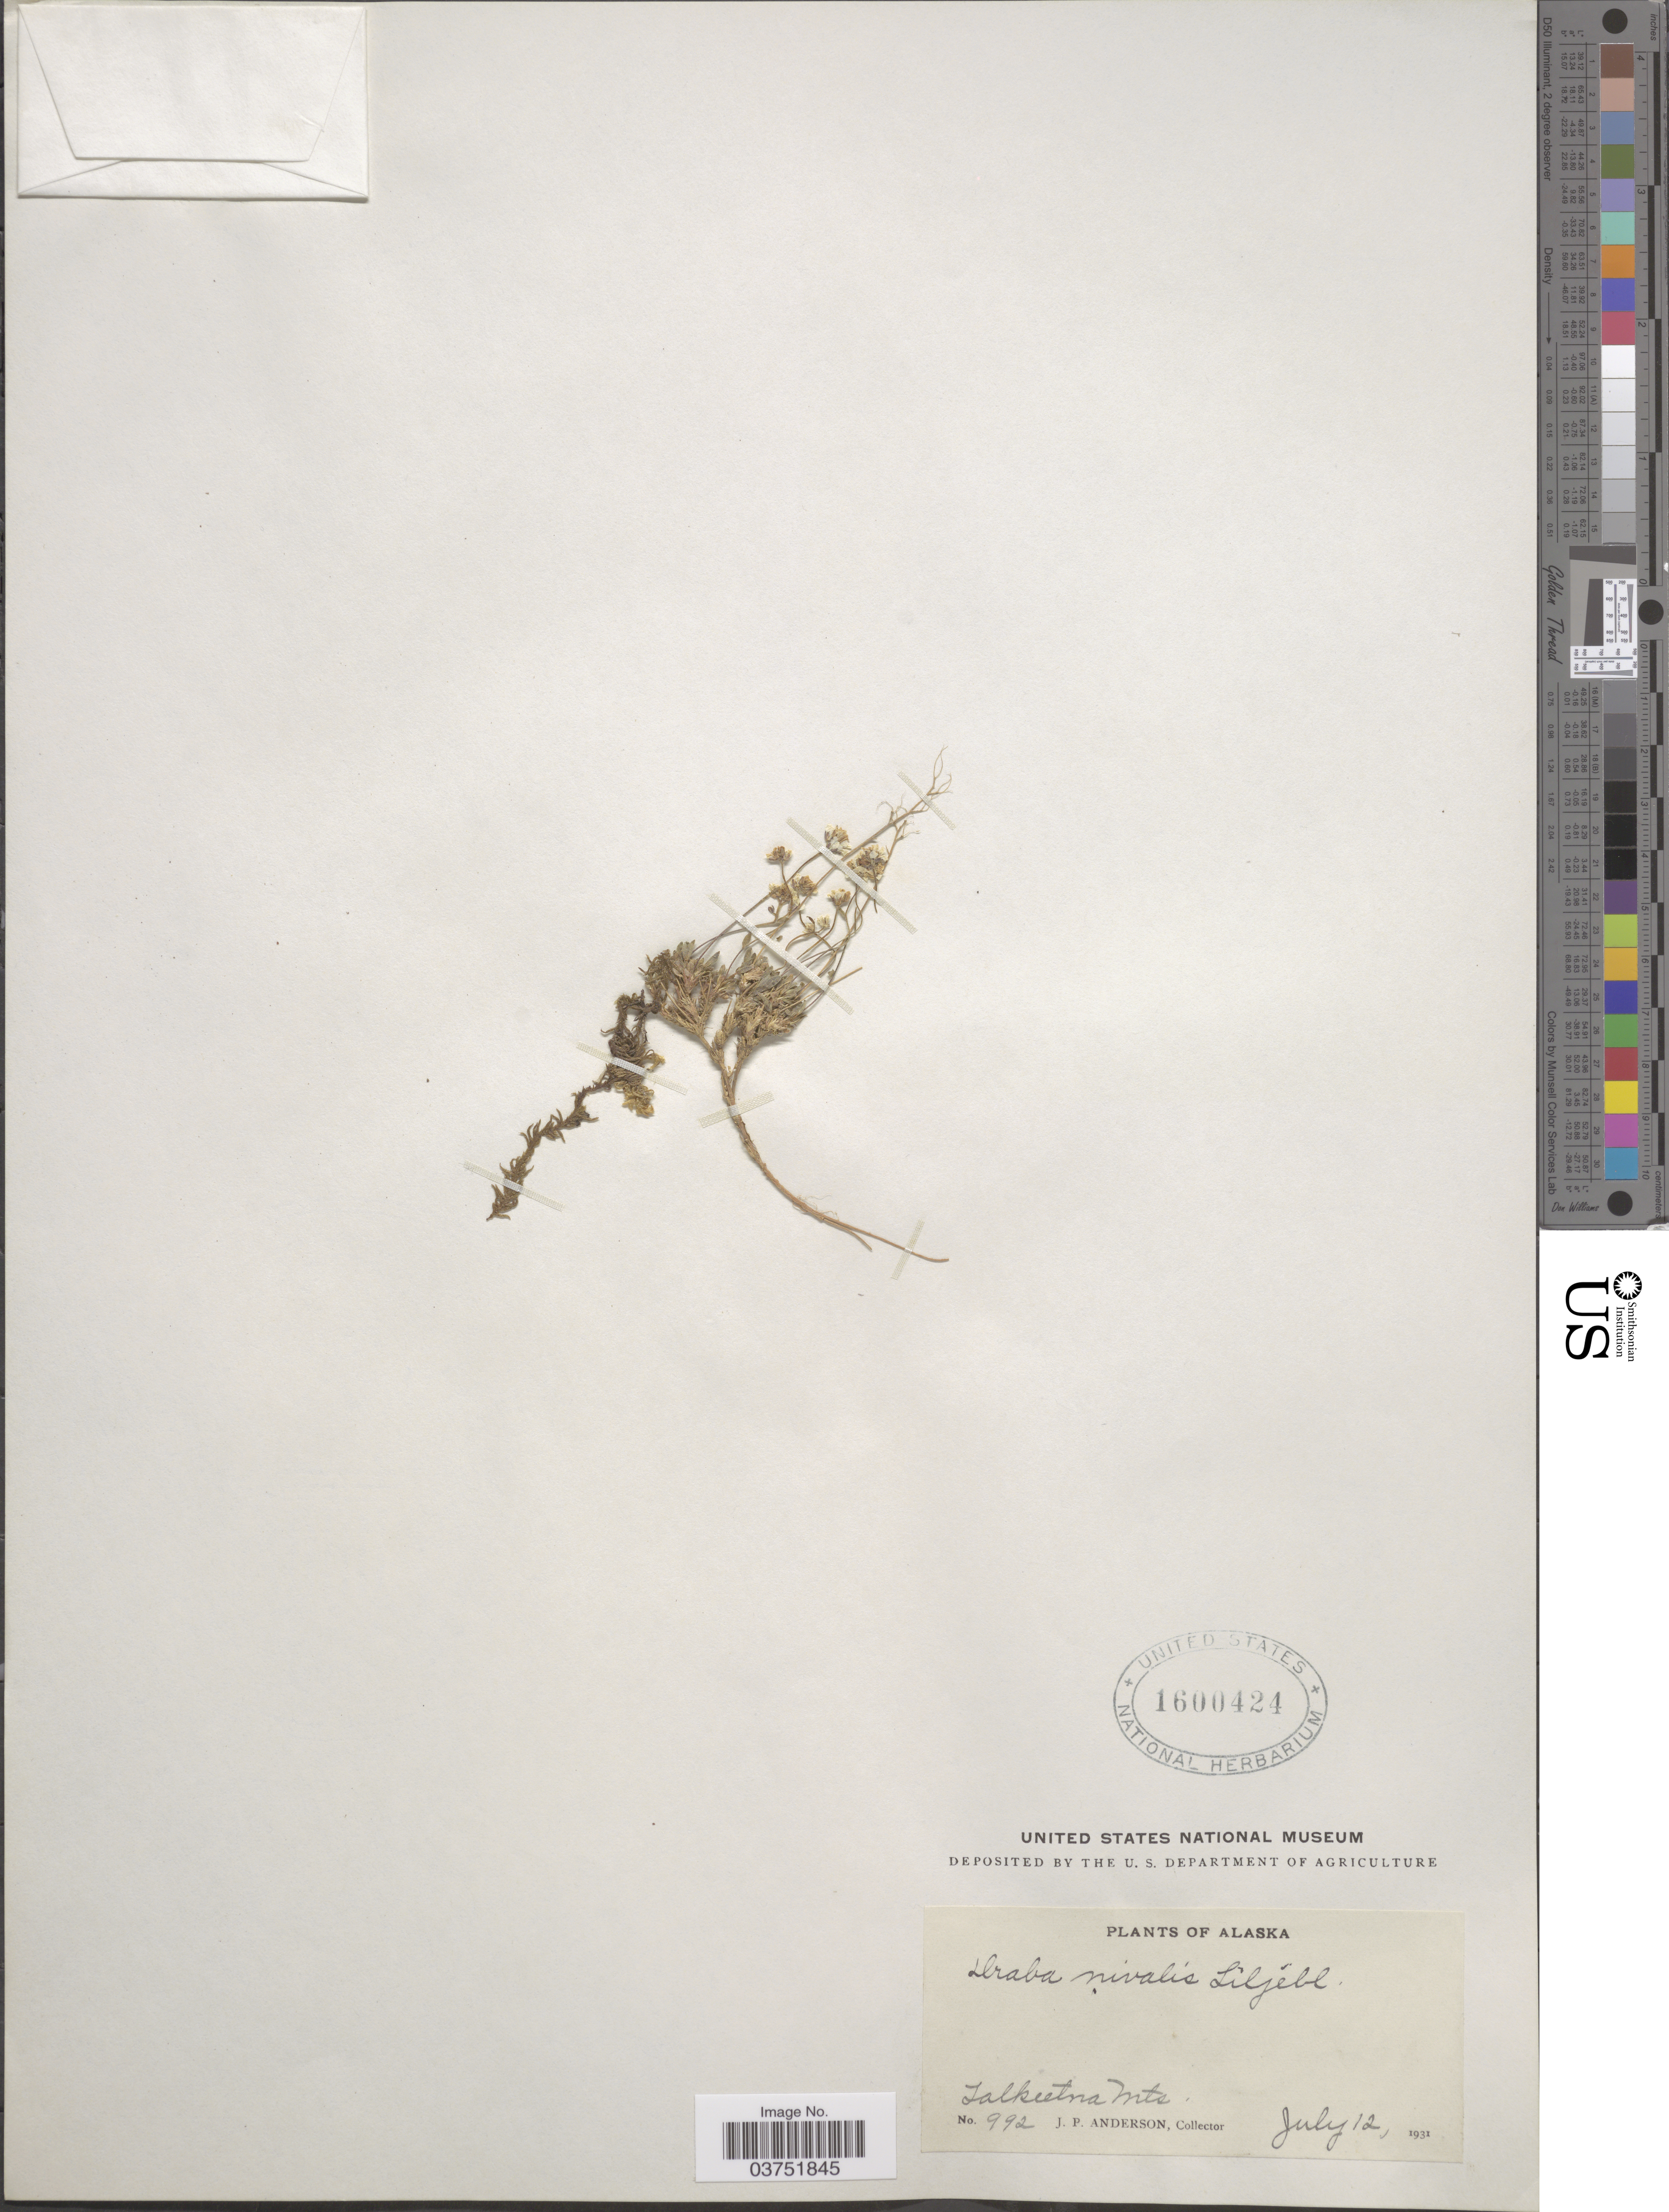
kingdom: Plantae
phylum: Tracheophyta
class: Magnoliopsida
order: Brassicales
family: Brassicaceae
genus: Draba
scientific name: Draba nivalis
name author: Lilj.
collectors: J. P. Anderson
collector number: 992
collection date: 1931-07-12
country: United States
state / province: Alaska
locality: Talkeetna Mts.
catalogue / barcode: US 1600424